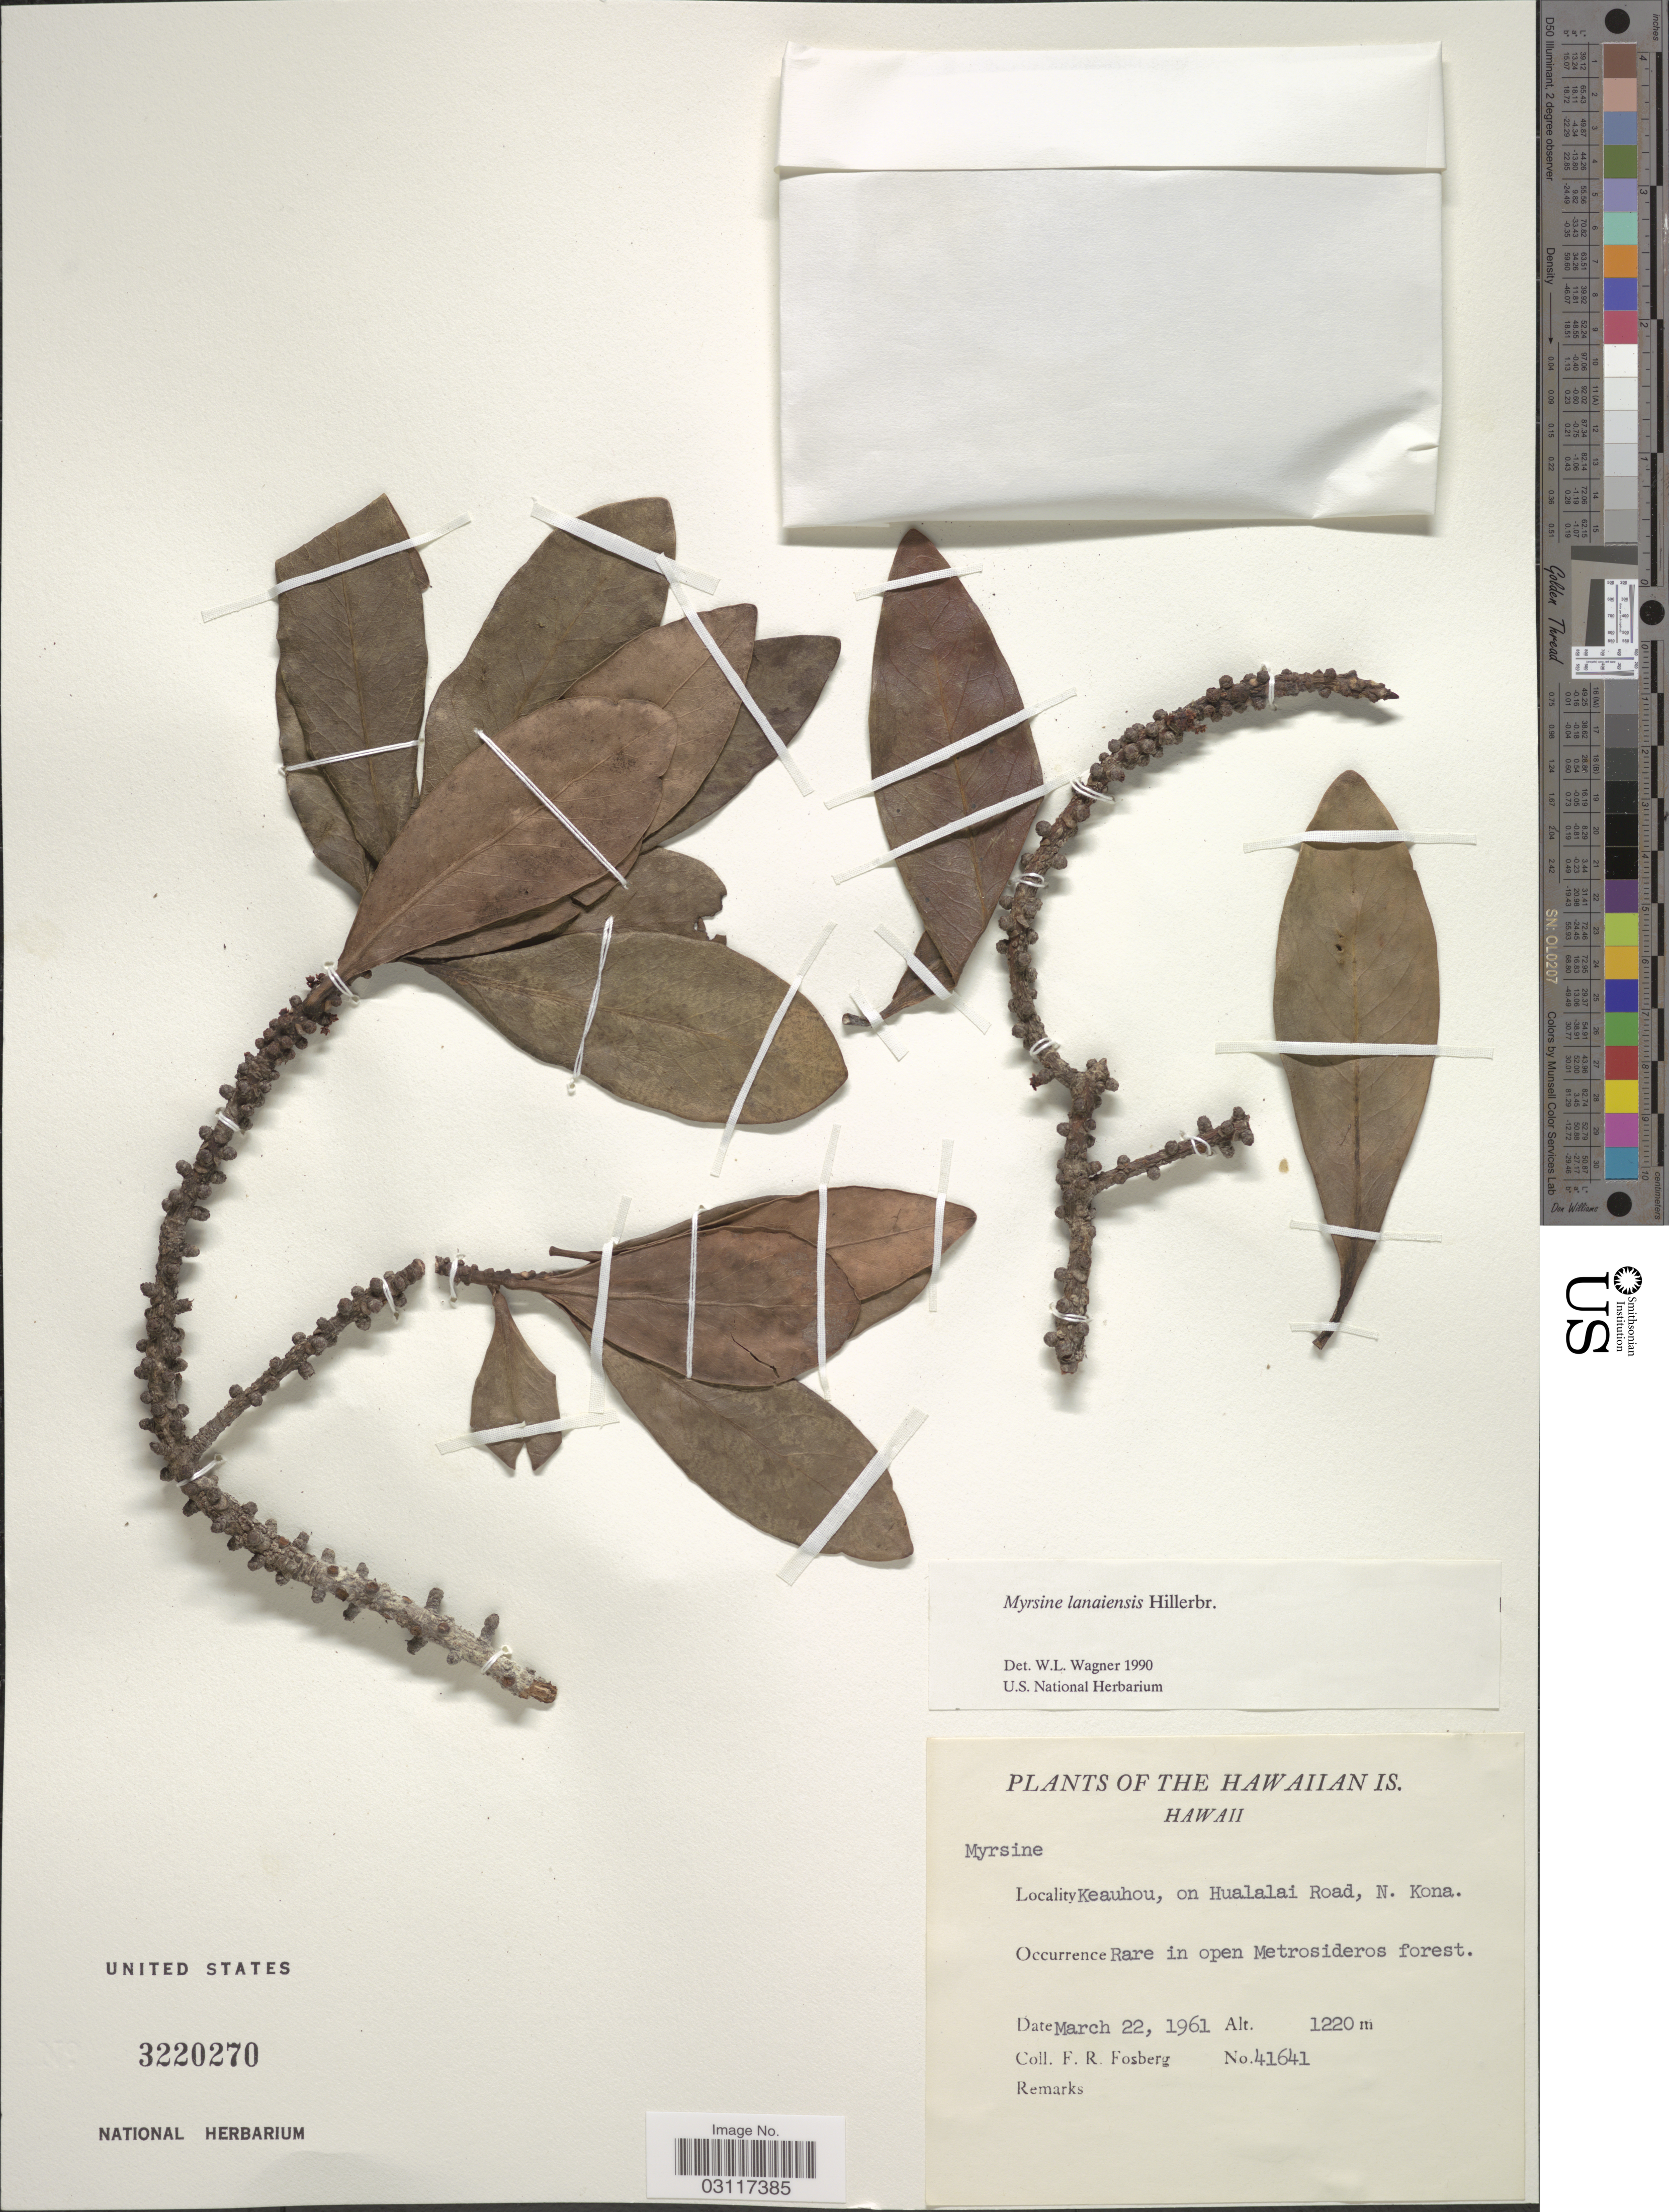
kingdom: Plantae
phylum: Tracheophyta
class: Magnoliopsida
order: Ericales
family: Primulaceae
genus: Myrsine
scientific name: Myrsine lanaiensis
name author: Hillebr.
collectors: F. R. Fosberg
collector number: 41641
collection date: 1961-03-22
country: United States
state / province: Hawaii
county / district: Hawaii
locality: The Hawaiian Is., Hawaii, Keauhou, on Hualalai Road, N. Kona.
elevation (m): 1220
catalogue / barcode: US 3220270